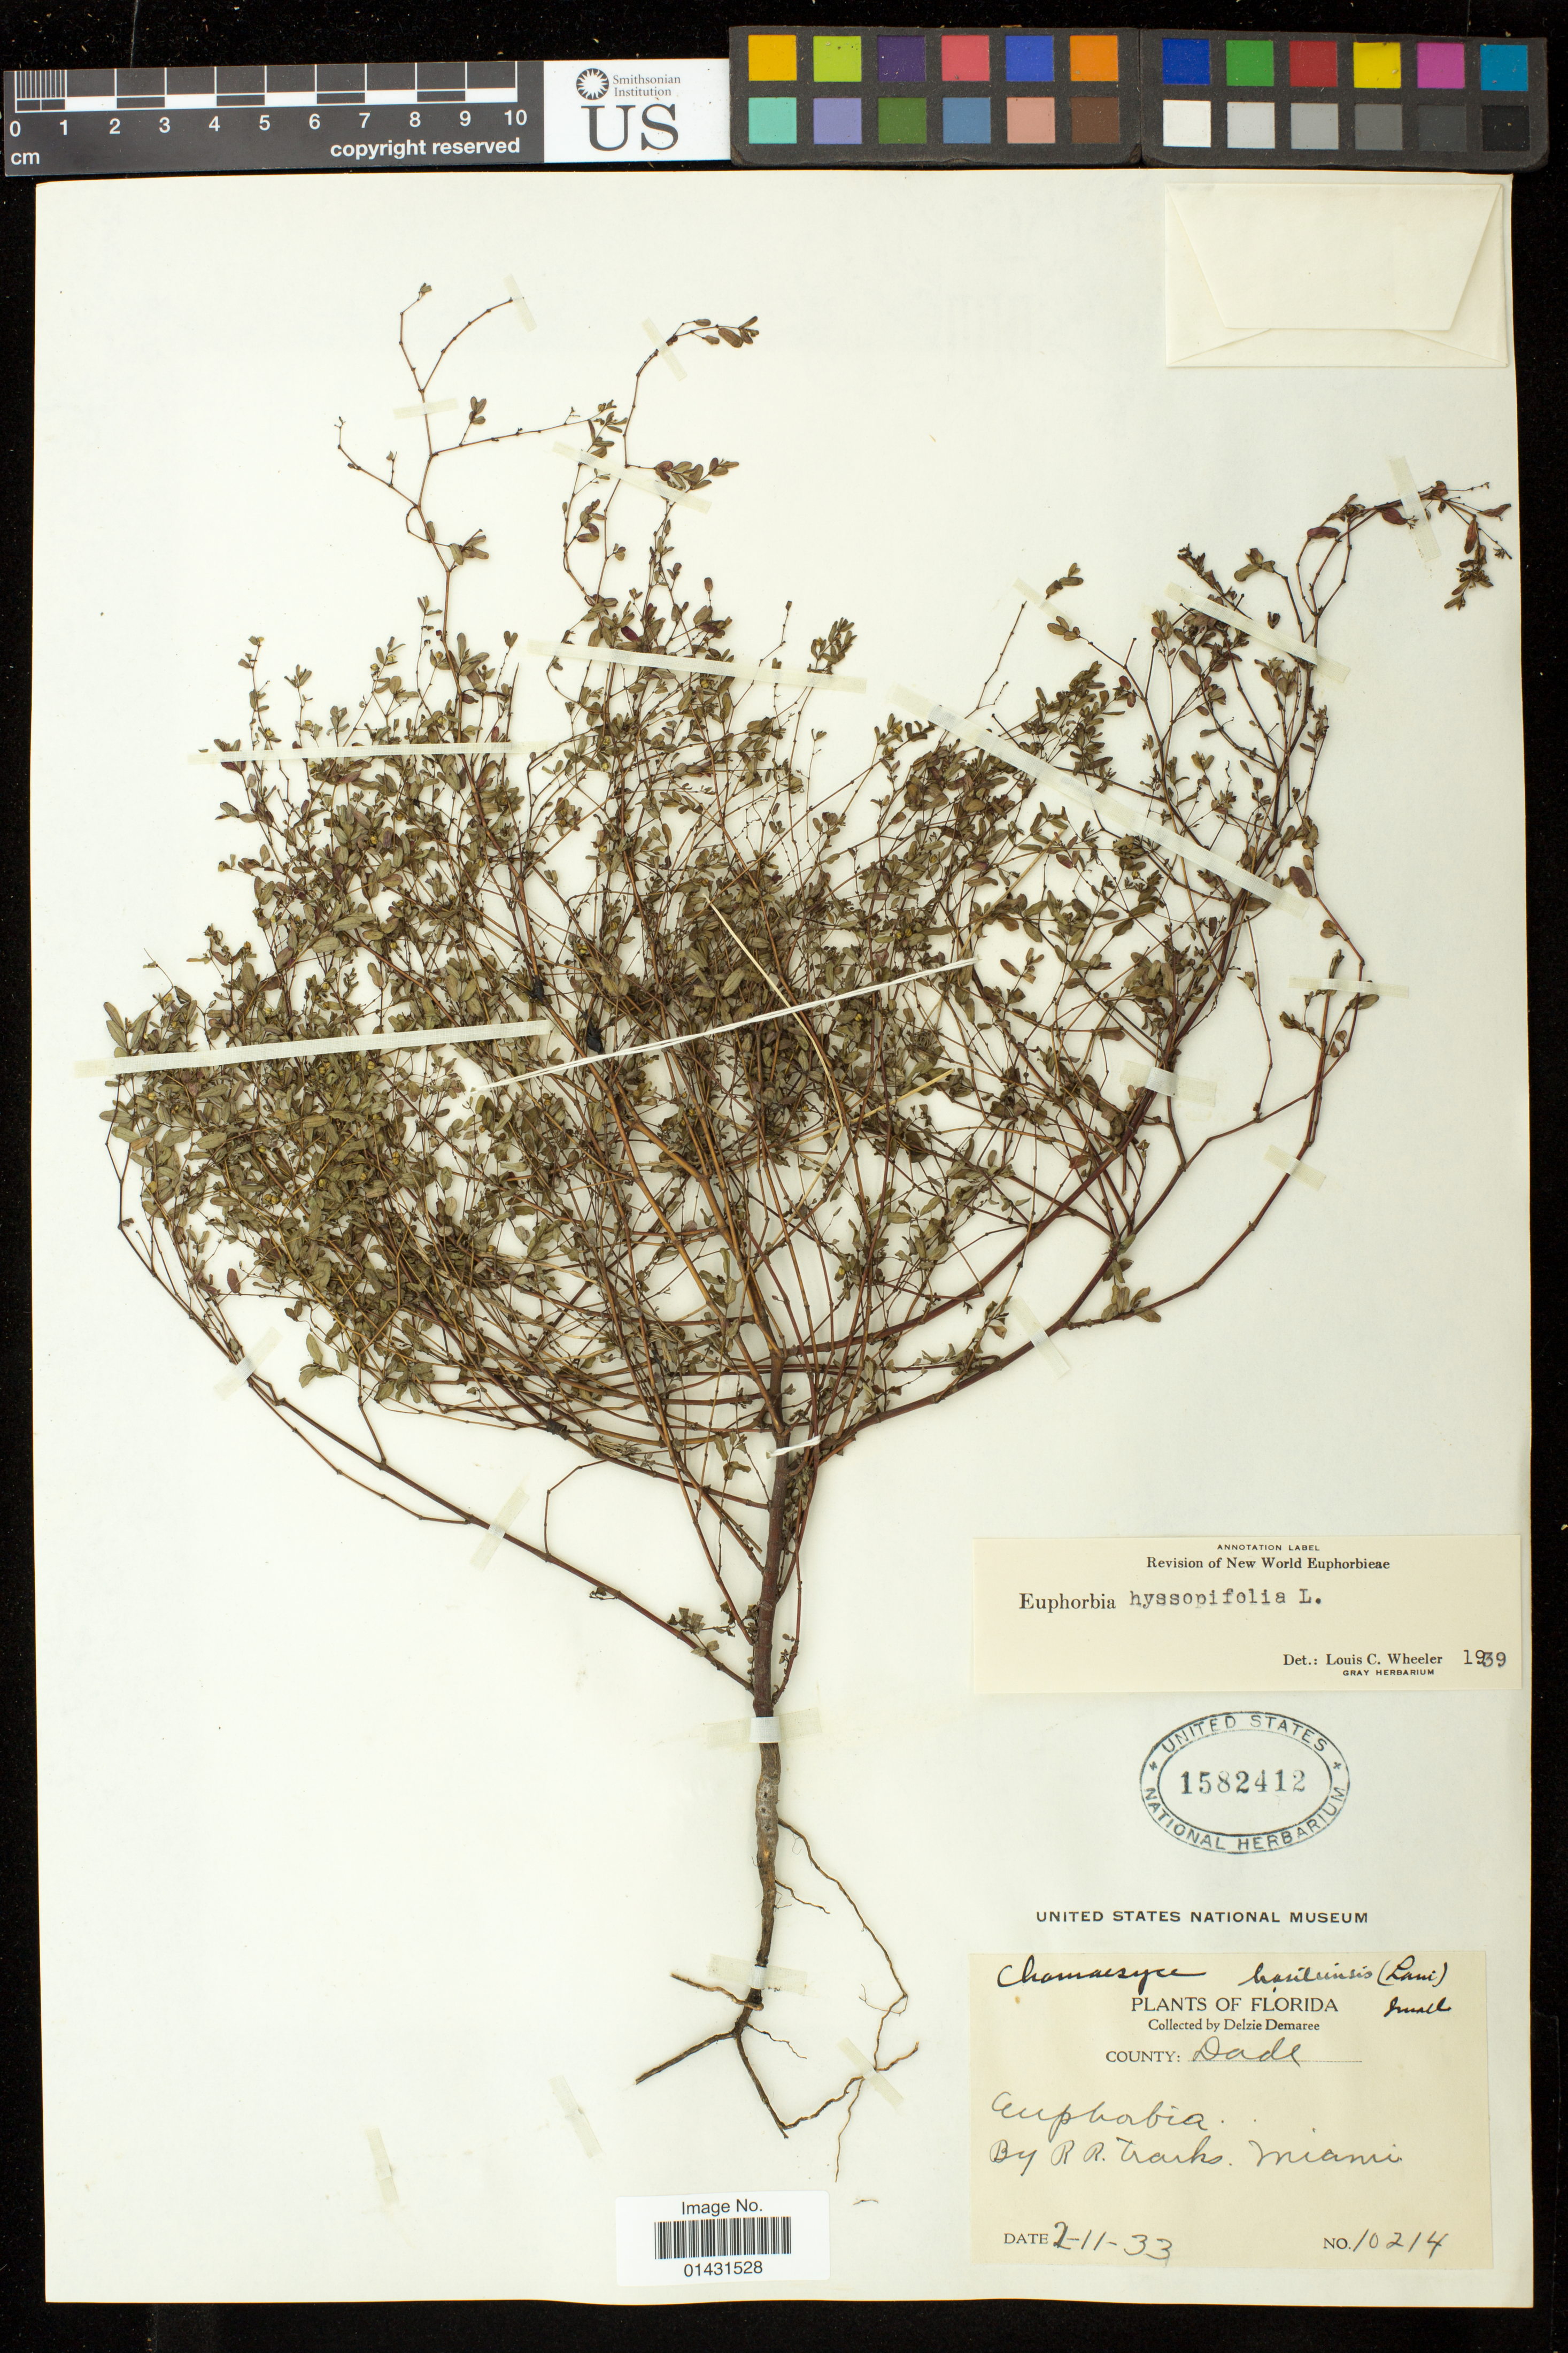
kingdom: Plantae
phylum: Tracheophyta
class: Magnoliopsida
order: Malpighiales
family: Euphorbiaceae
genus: Euphorbia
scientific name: Euphorbia hyssopifolia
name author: L.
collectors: D. Demaree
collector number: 10214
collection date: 1933-02-11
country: United States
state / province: Florida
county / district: Miami-Dade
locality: By RR. tracks. Miami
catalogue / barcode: US 1582412